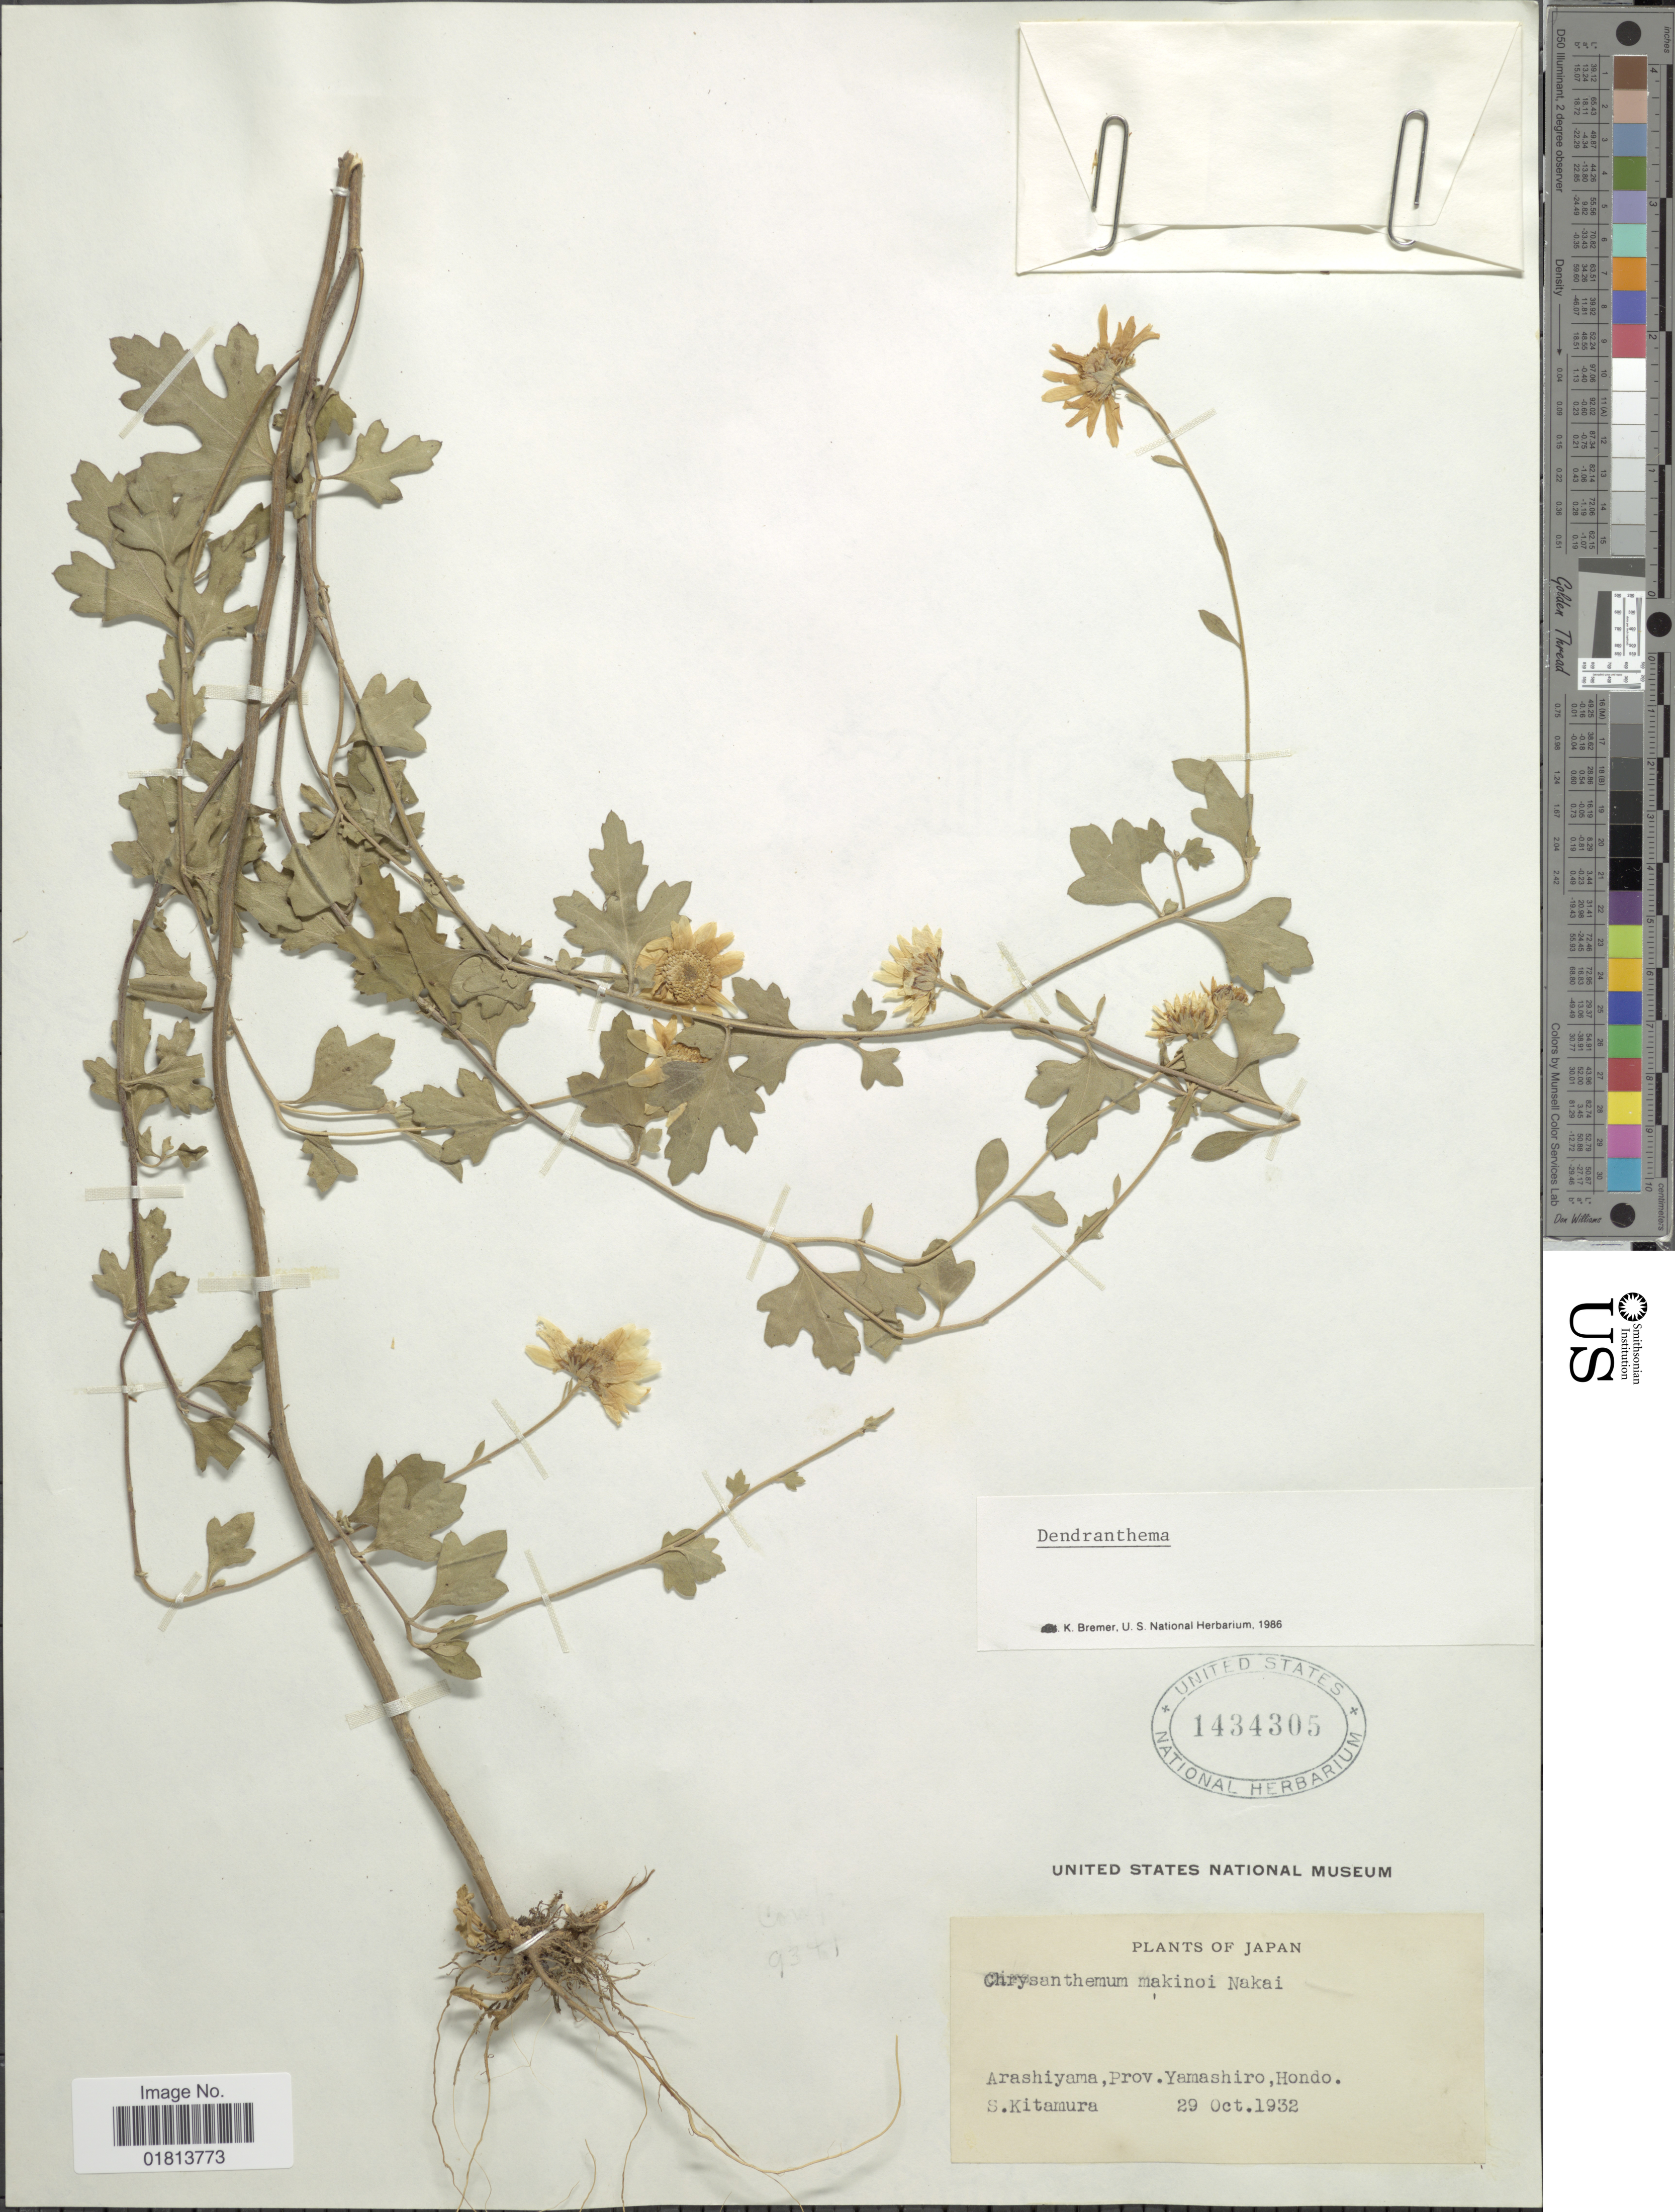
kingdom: Plantae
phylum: Tracheophyta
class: Magnoliopsida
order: Asterales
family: Asteraceae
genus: Dendranthema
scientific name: Dendranthema makinoi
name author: Matsum. & Nakai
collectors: S. Kitamura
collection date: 1932-10-29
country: Japan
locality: Arashiyama, Prov. Yamashiro, Hondo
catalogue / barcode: US 1434305